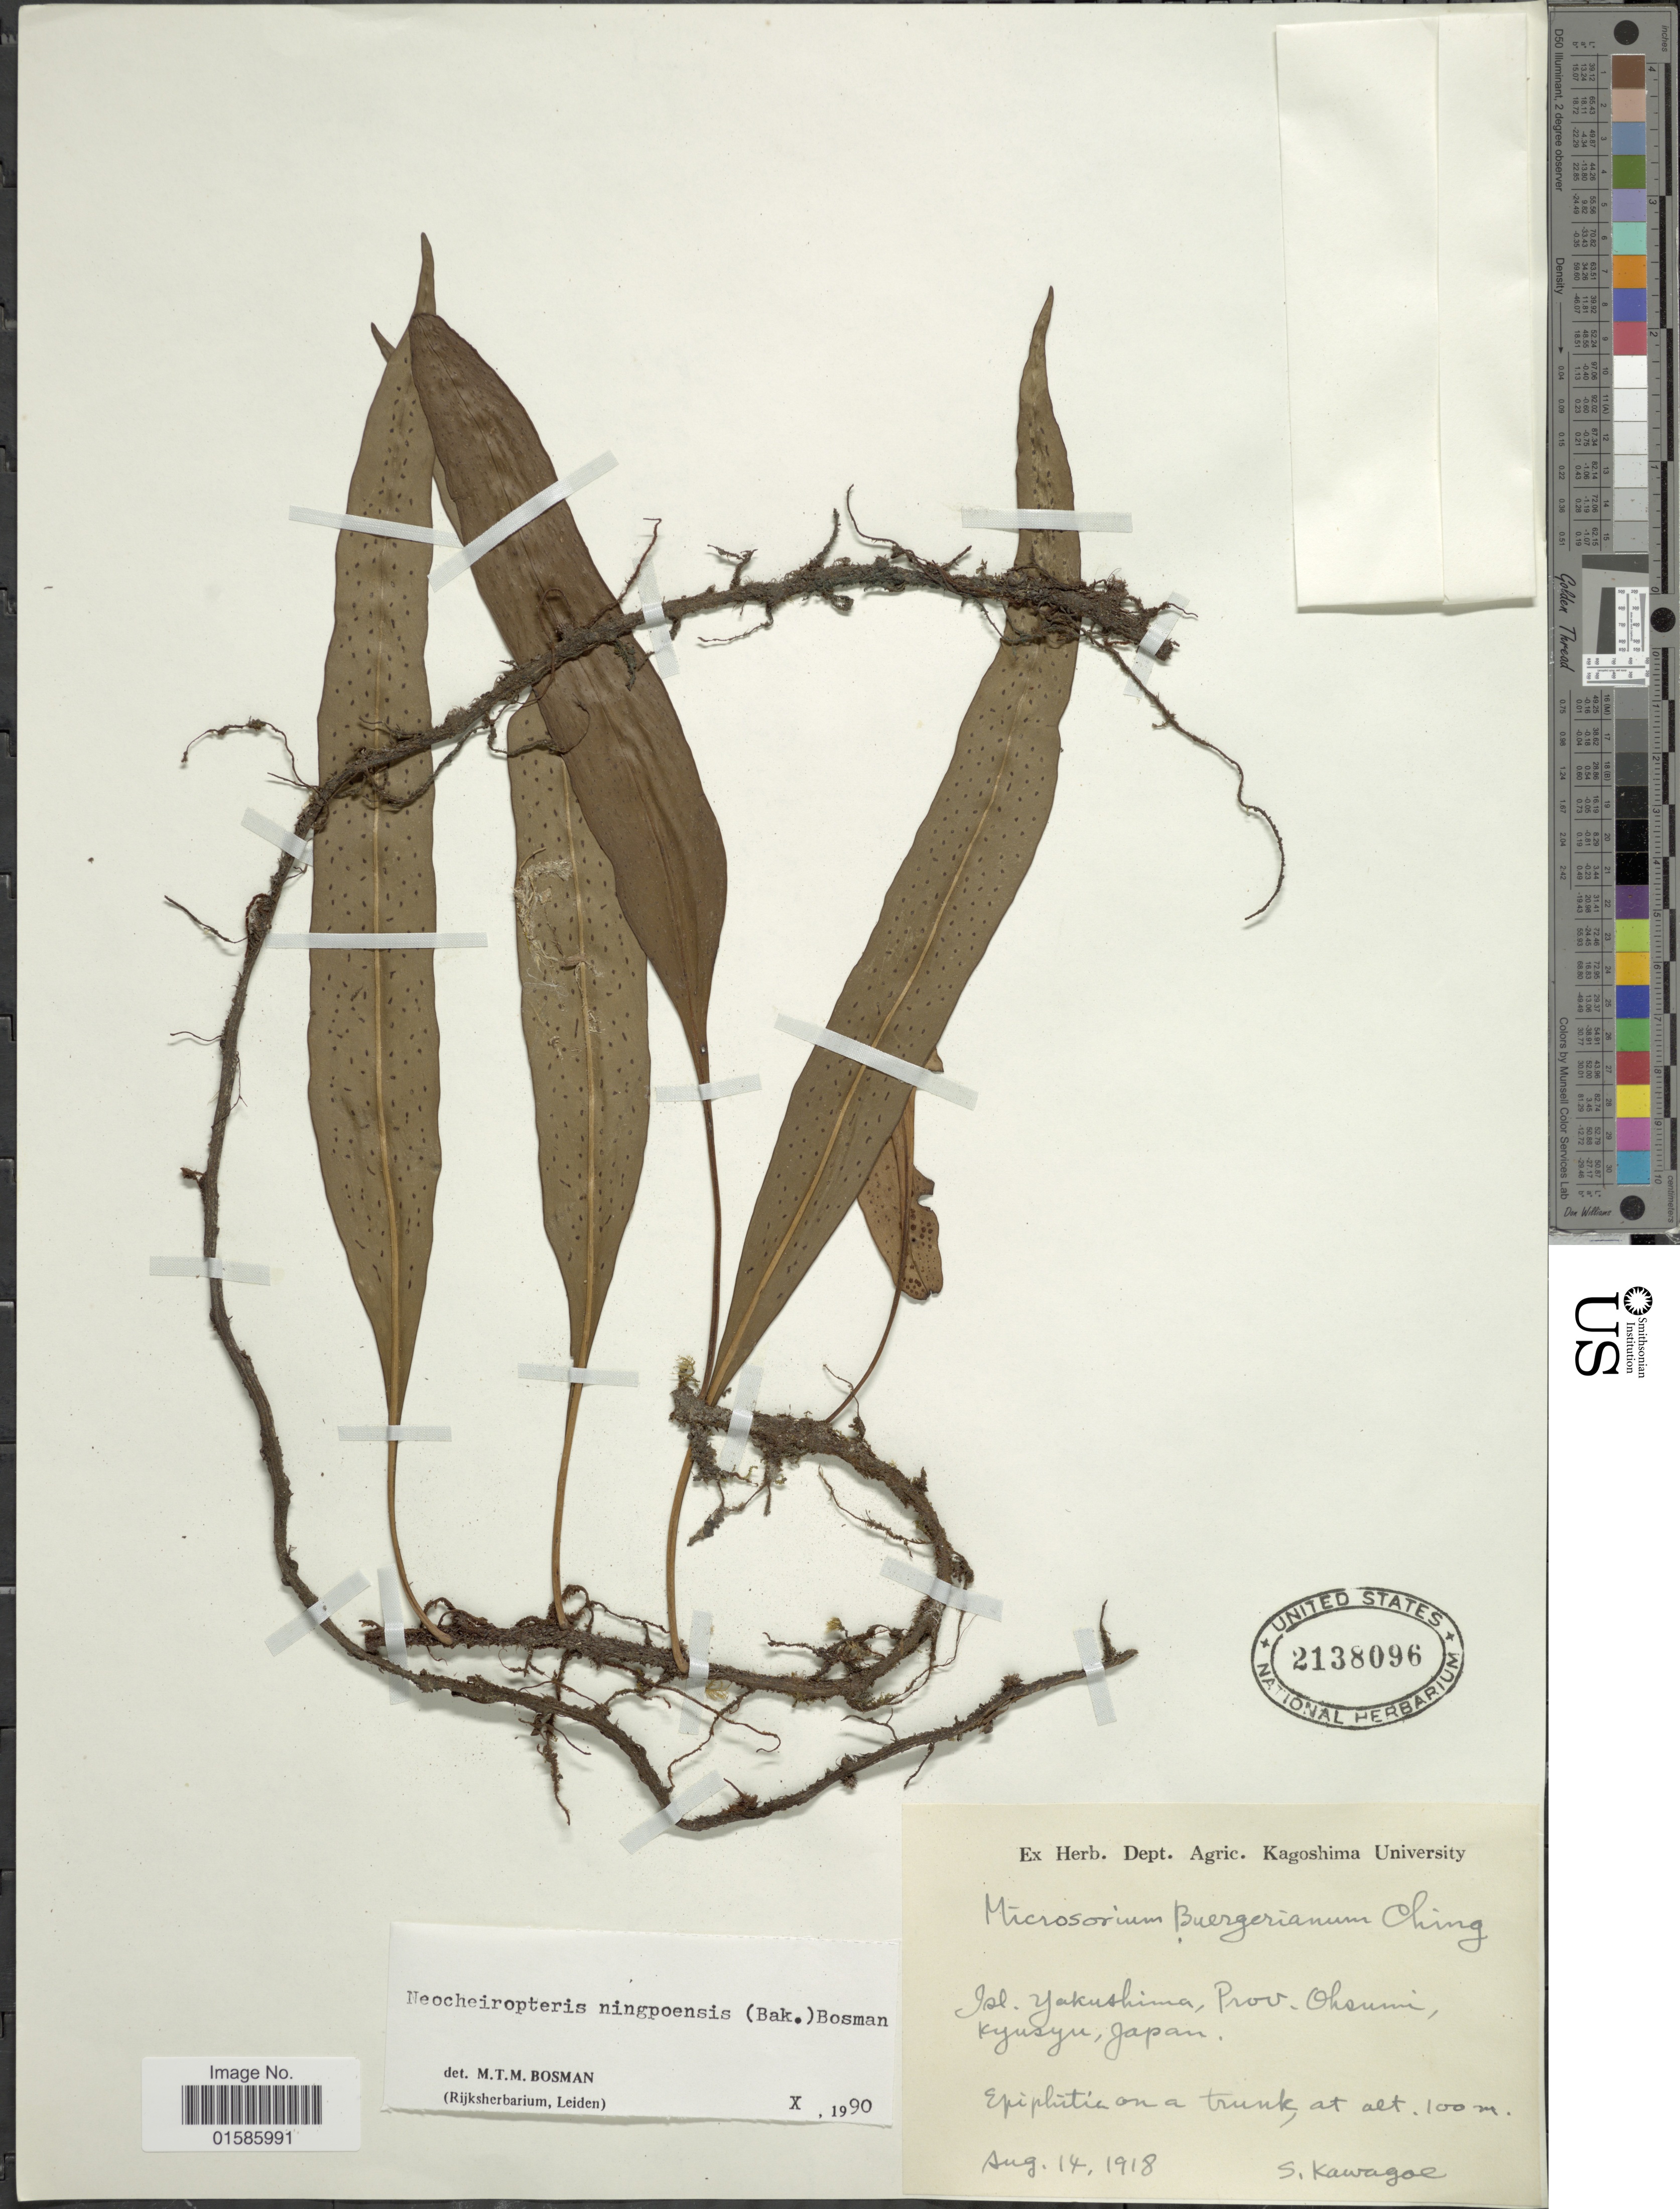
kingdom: Plantae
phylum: Tracheophyta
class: Polypodiopsida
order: Polypodiales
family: Polypodiaceae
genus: Microsorum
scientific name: Microsorum ningpoensis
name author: (Baker)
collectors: S. Kawagoe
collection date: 1918-08-14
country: Japan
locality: Isl. Yakushima, prov. Ohsumi, Kyusyu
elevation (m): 100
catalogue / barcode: US 2138096